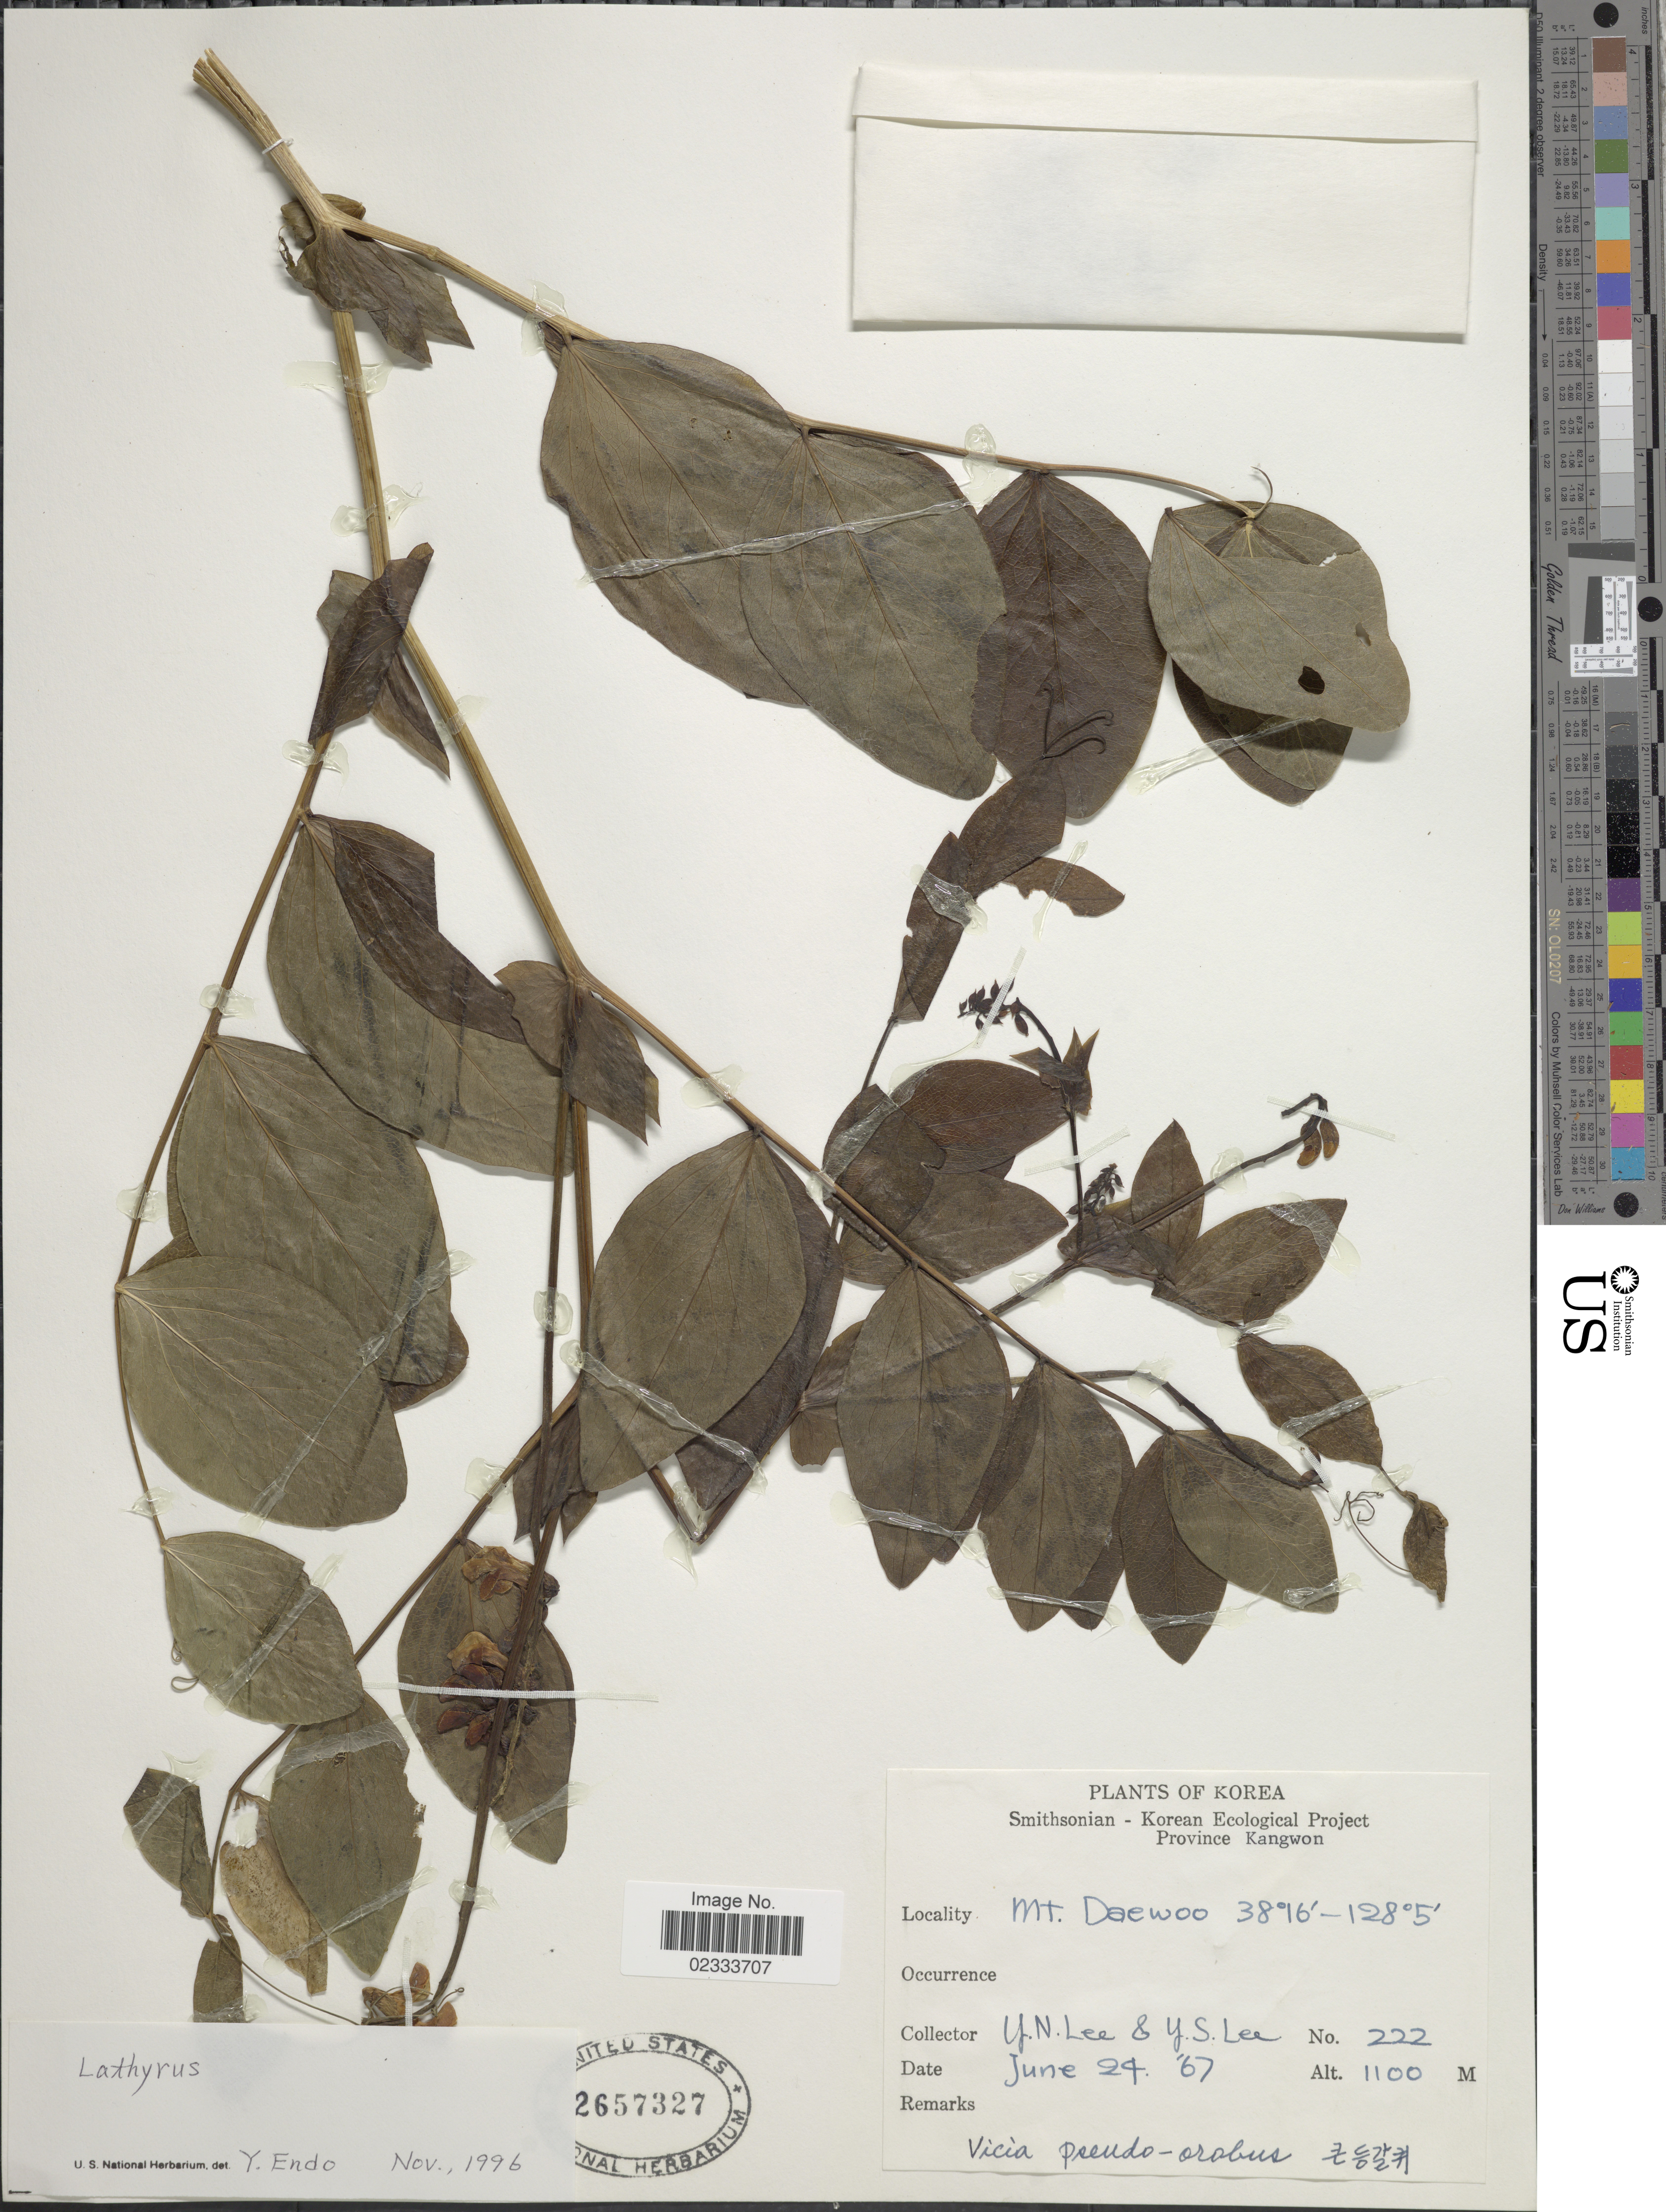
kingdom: Plantae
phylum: Tracheophyta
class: Magnoliopsida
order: Fabales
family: Fabaceae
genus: Lathyrus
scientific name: Lathyrus sp.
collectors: Y. N. Lee & Y. S. Lee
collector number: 222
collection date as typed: Transcribed d/m/y: 24/6/67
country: North Korea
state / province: Kangwon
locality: Mt. Daewoo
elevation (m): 1100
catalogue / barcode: US 2657327